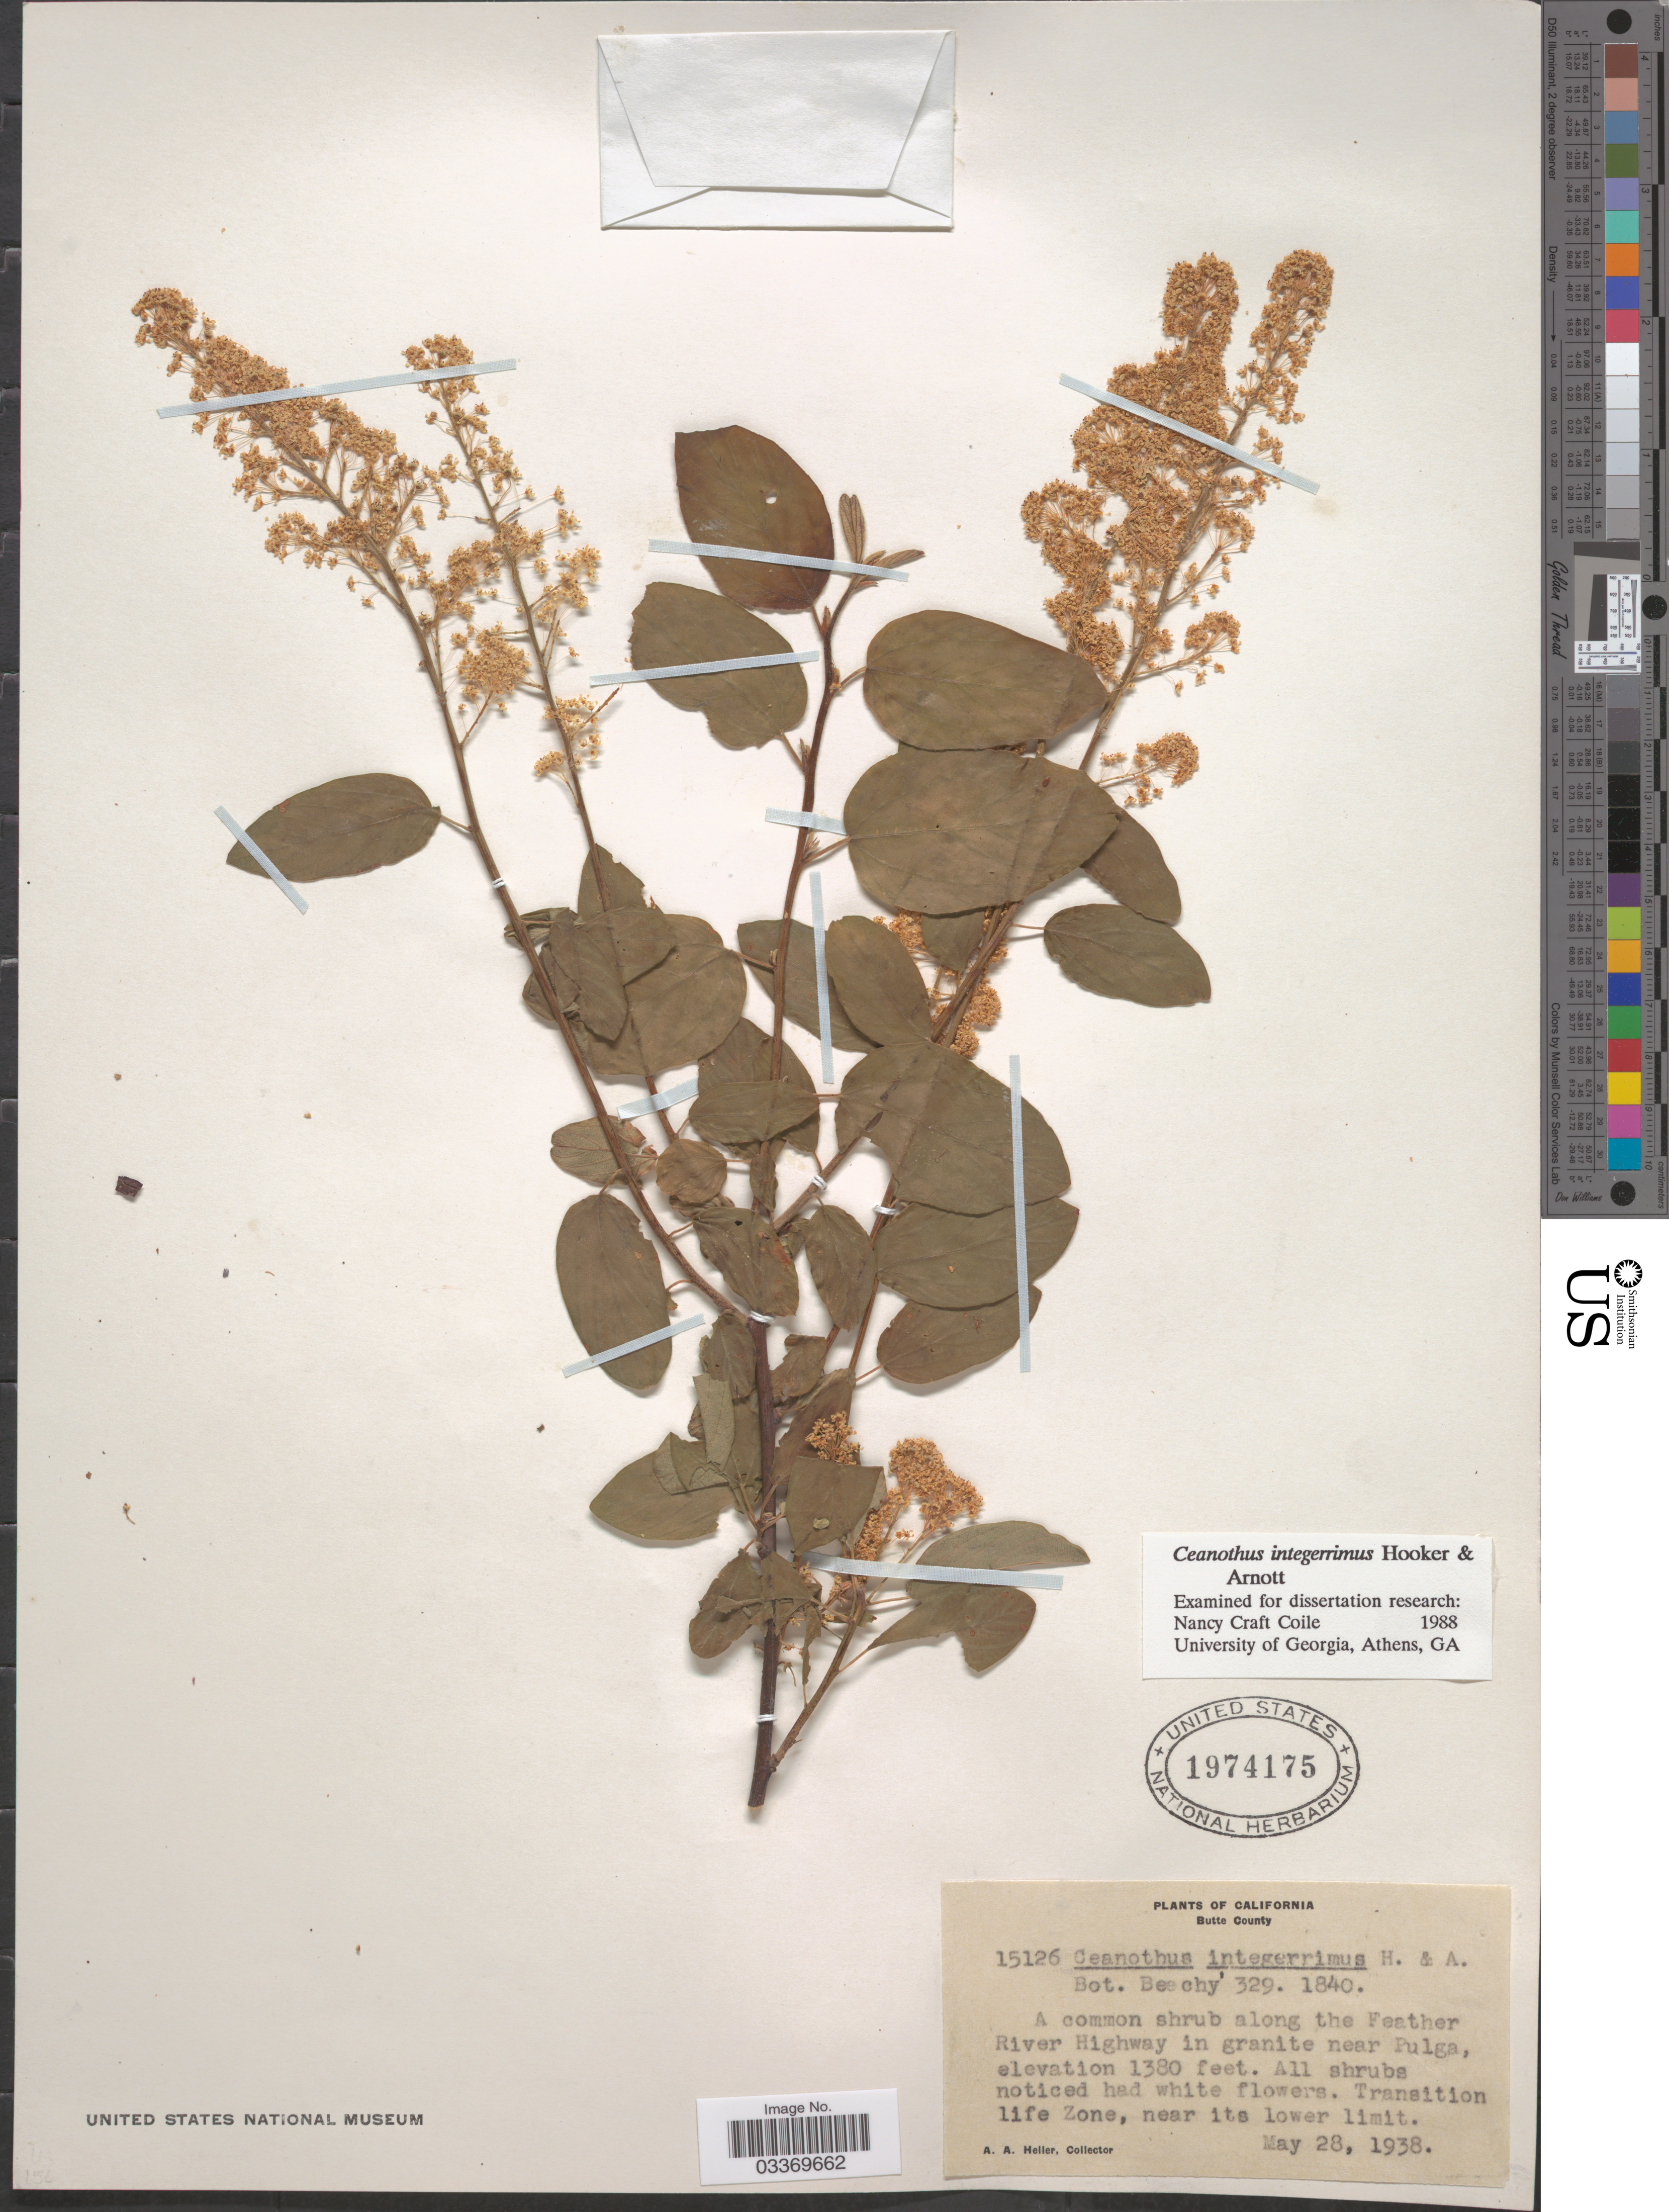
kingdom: Plantae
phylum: Tracheophyta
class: Magnoliopsida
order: Rosales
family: Rhamnaceae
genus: Ceanothus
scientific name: Ceanothus integerrimus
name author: Hook. & Arn.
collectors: A. A. Heller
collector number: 15126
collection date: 1938-05-28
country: United States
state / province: California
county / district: Butte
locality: Butte County. Along the Feather River Highway in granite near Pulga. Transition life Zone, near its lower limit.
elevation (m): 421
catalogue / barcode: US 1974175